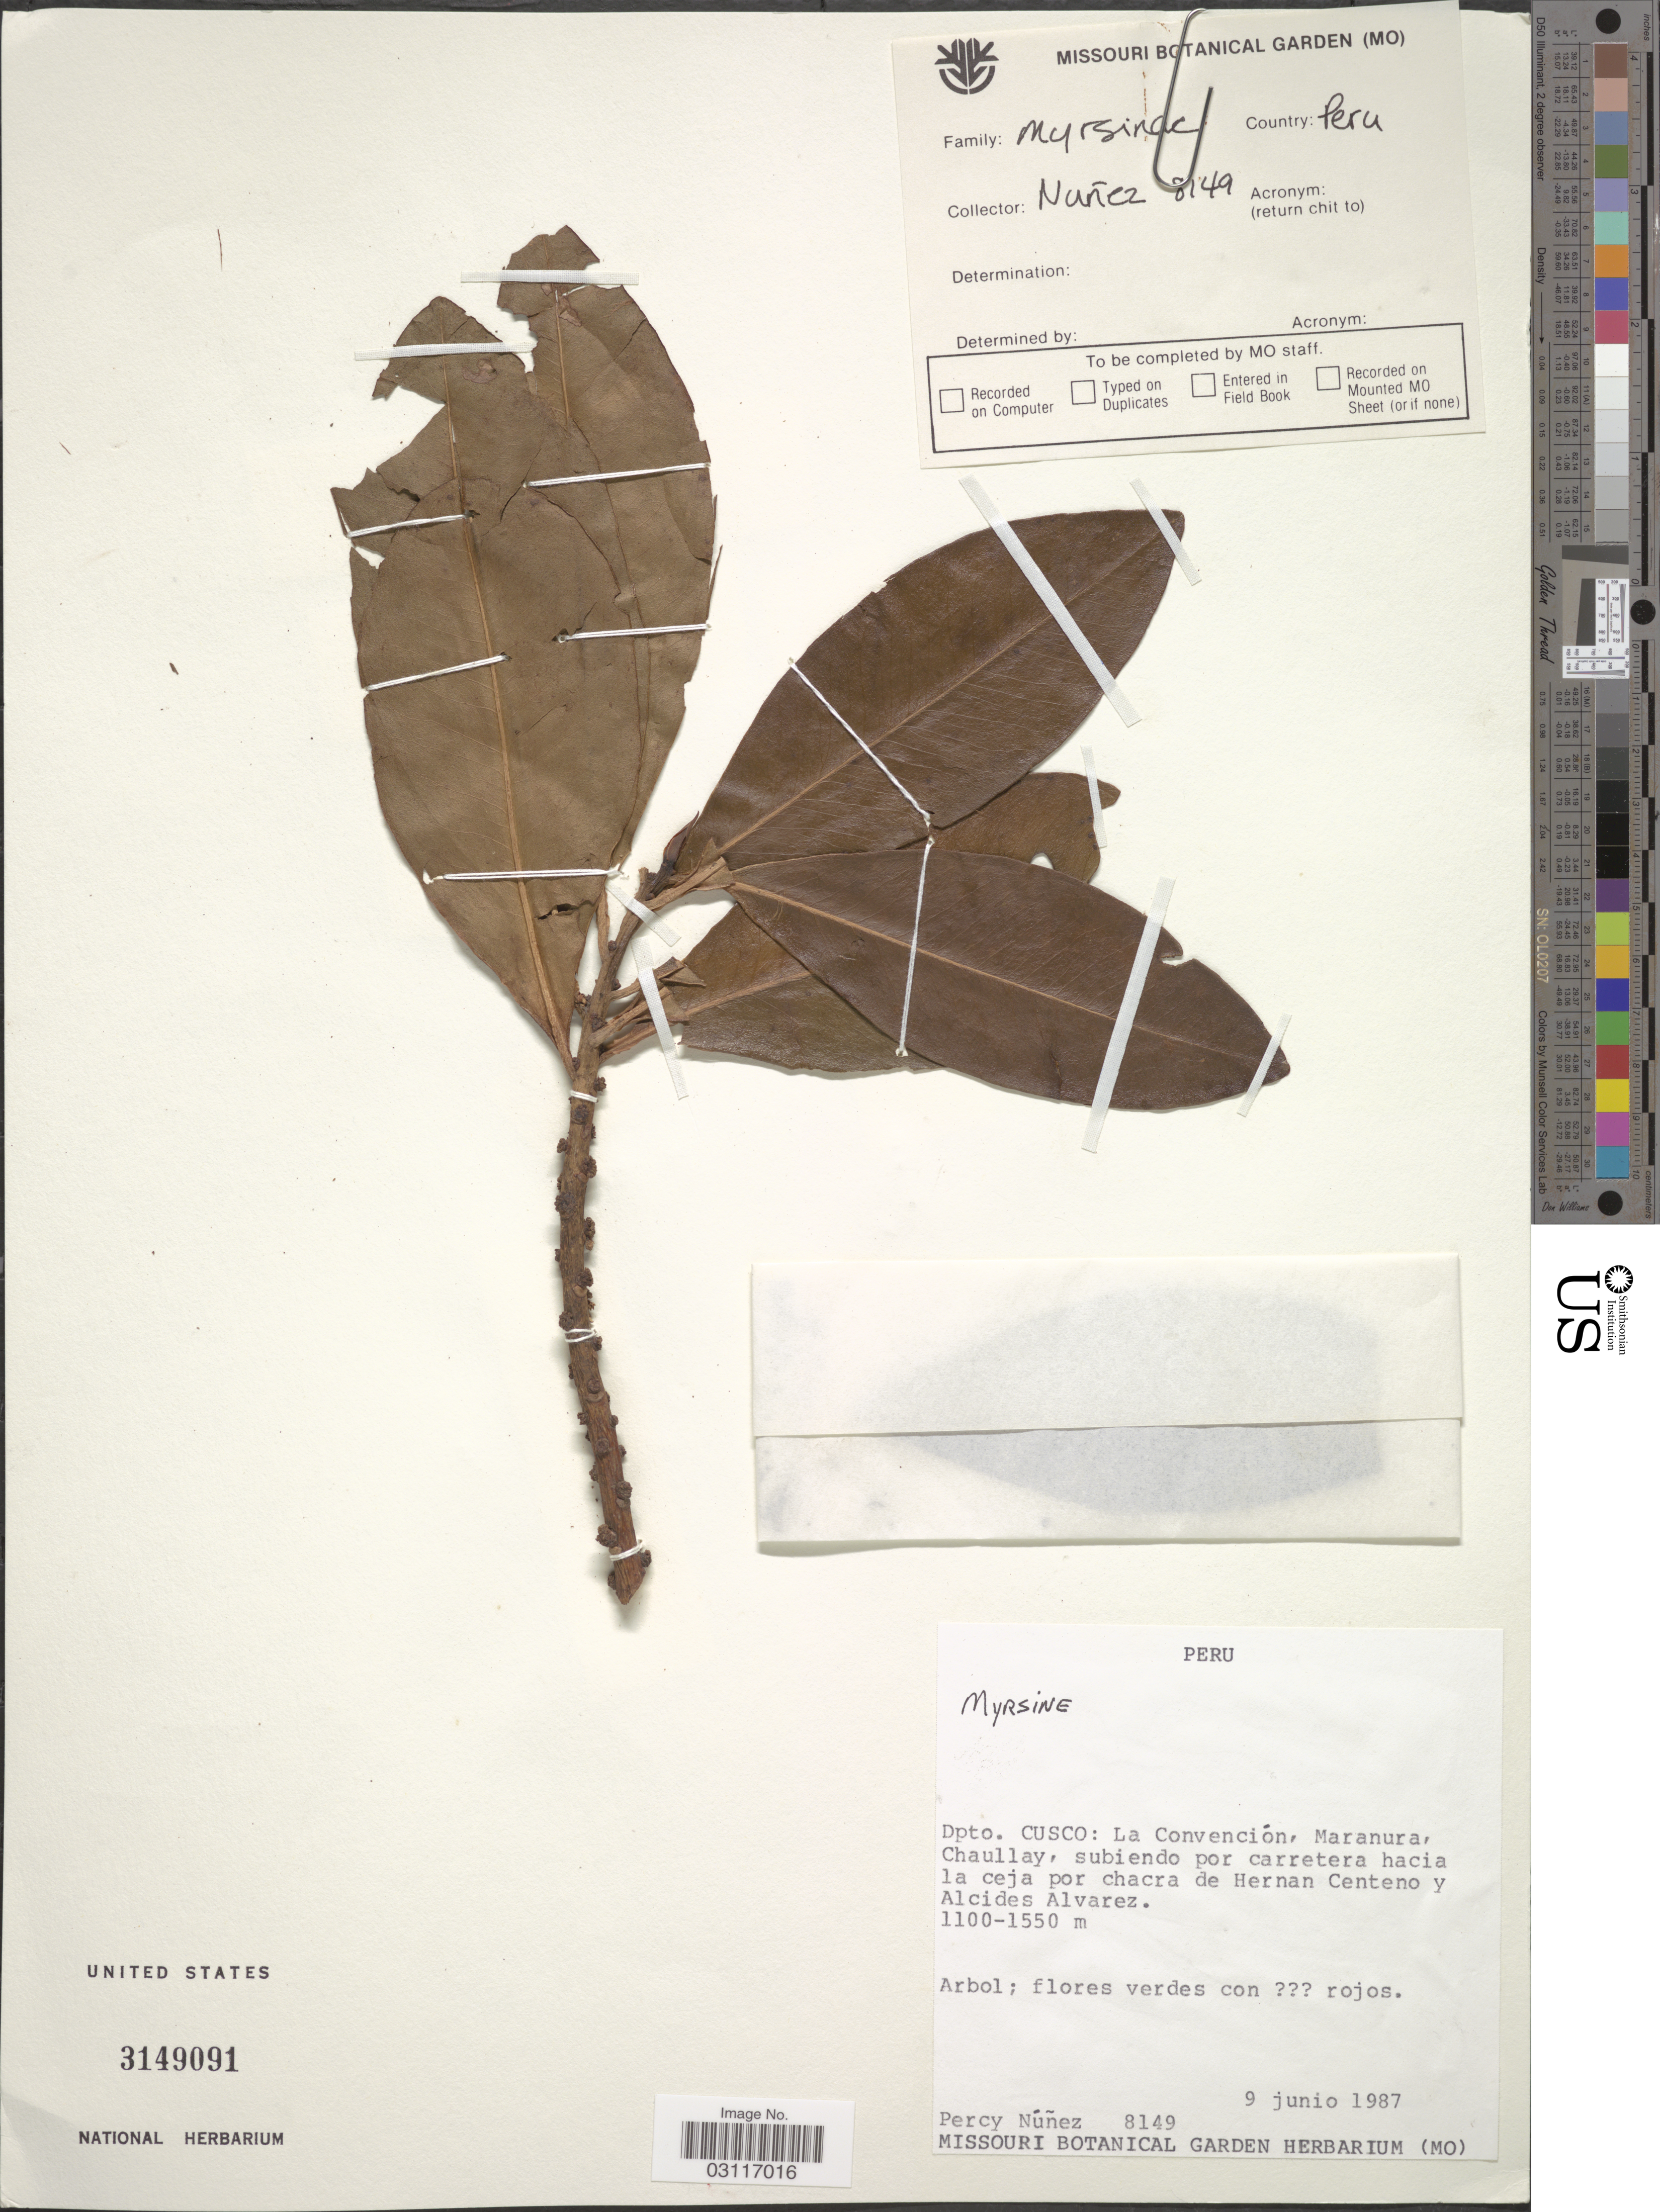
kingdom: Plantae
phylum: Tracheophyta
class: Magnoliopsida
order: Ericales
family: Primulaceae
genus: Myrsine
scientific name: Myrsine sp.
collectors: P. Nuñez V.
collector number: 8149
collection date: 1987-06-09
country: Peru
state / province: Cusco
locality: Dpto. Cusco: La Convención, Maranura, Chaullay, subiendo por carretera hacia la ceja por chacra de Hernan Centeno y Alcides Alvarez.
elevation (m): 1100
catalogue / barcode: US 3149091